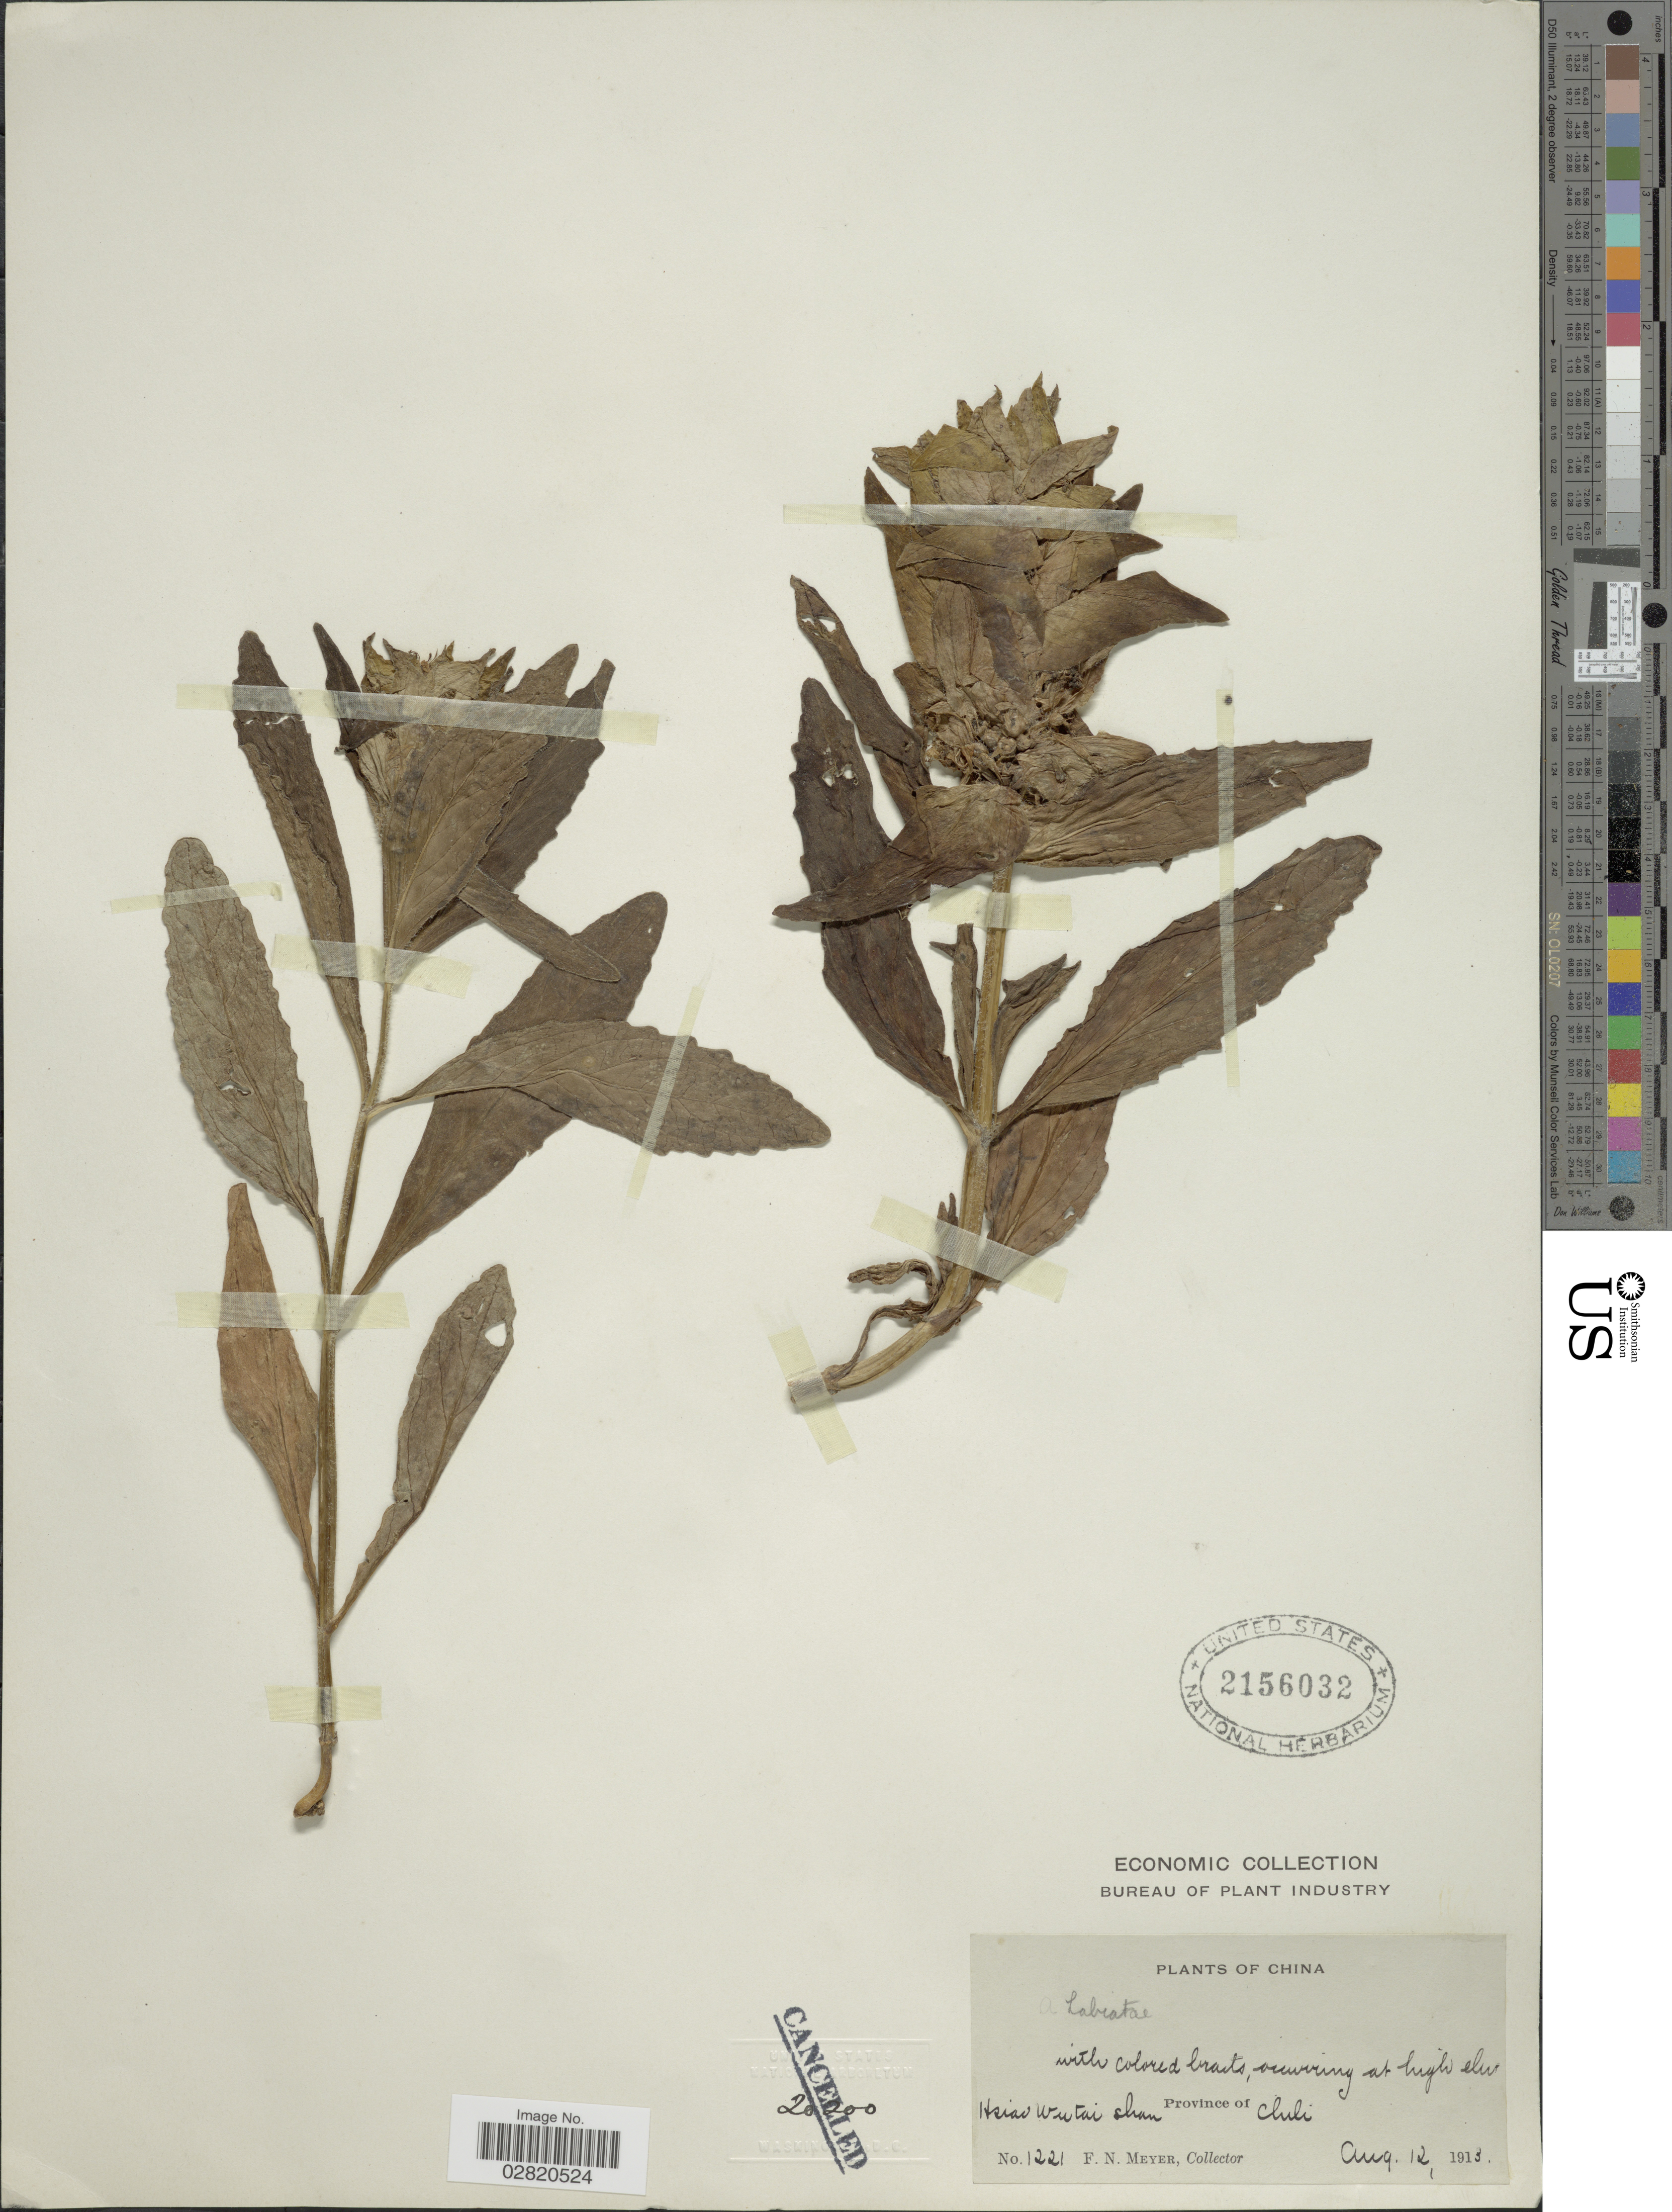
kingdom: Plantae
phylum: Tracheophyta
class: Magnoliopsida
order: Lamiales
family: Lamiaceae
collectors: F. N. Meyer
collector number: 1221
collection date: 1913-08-12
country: China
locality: Province of Chili. Hsia Wu tai shan.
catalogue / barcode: US 2156032